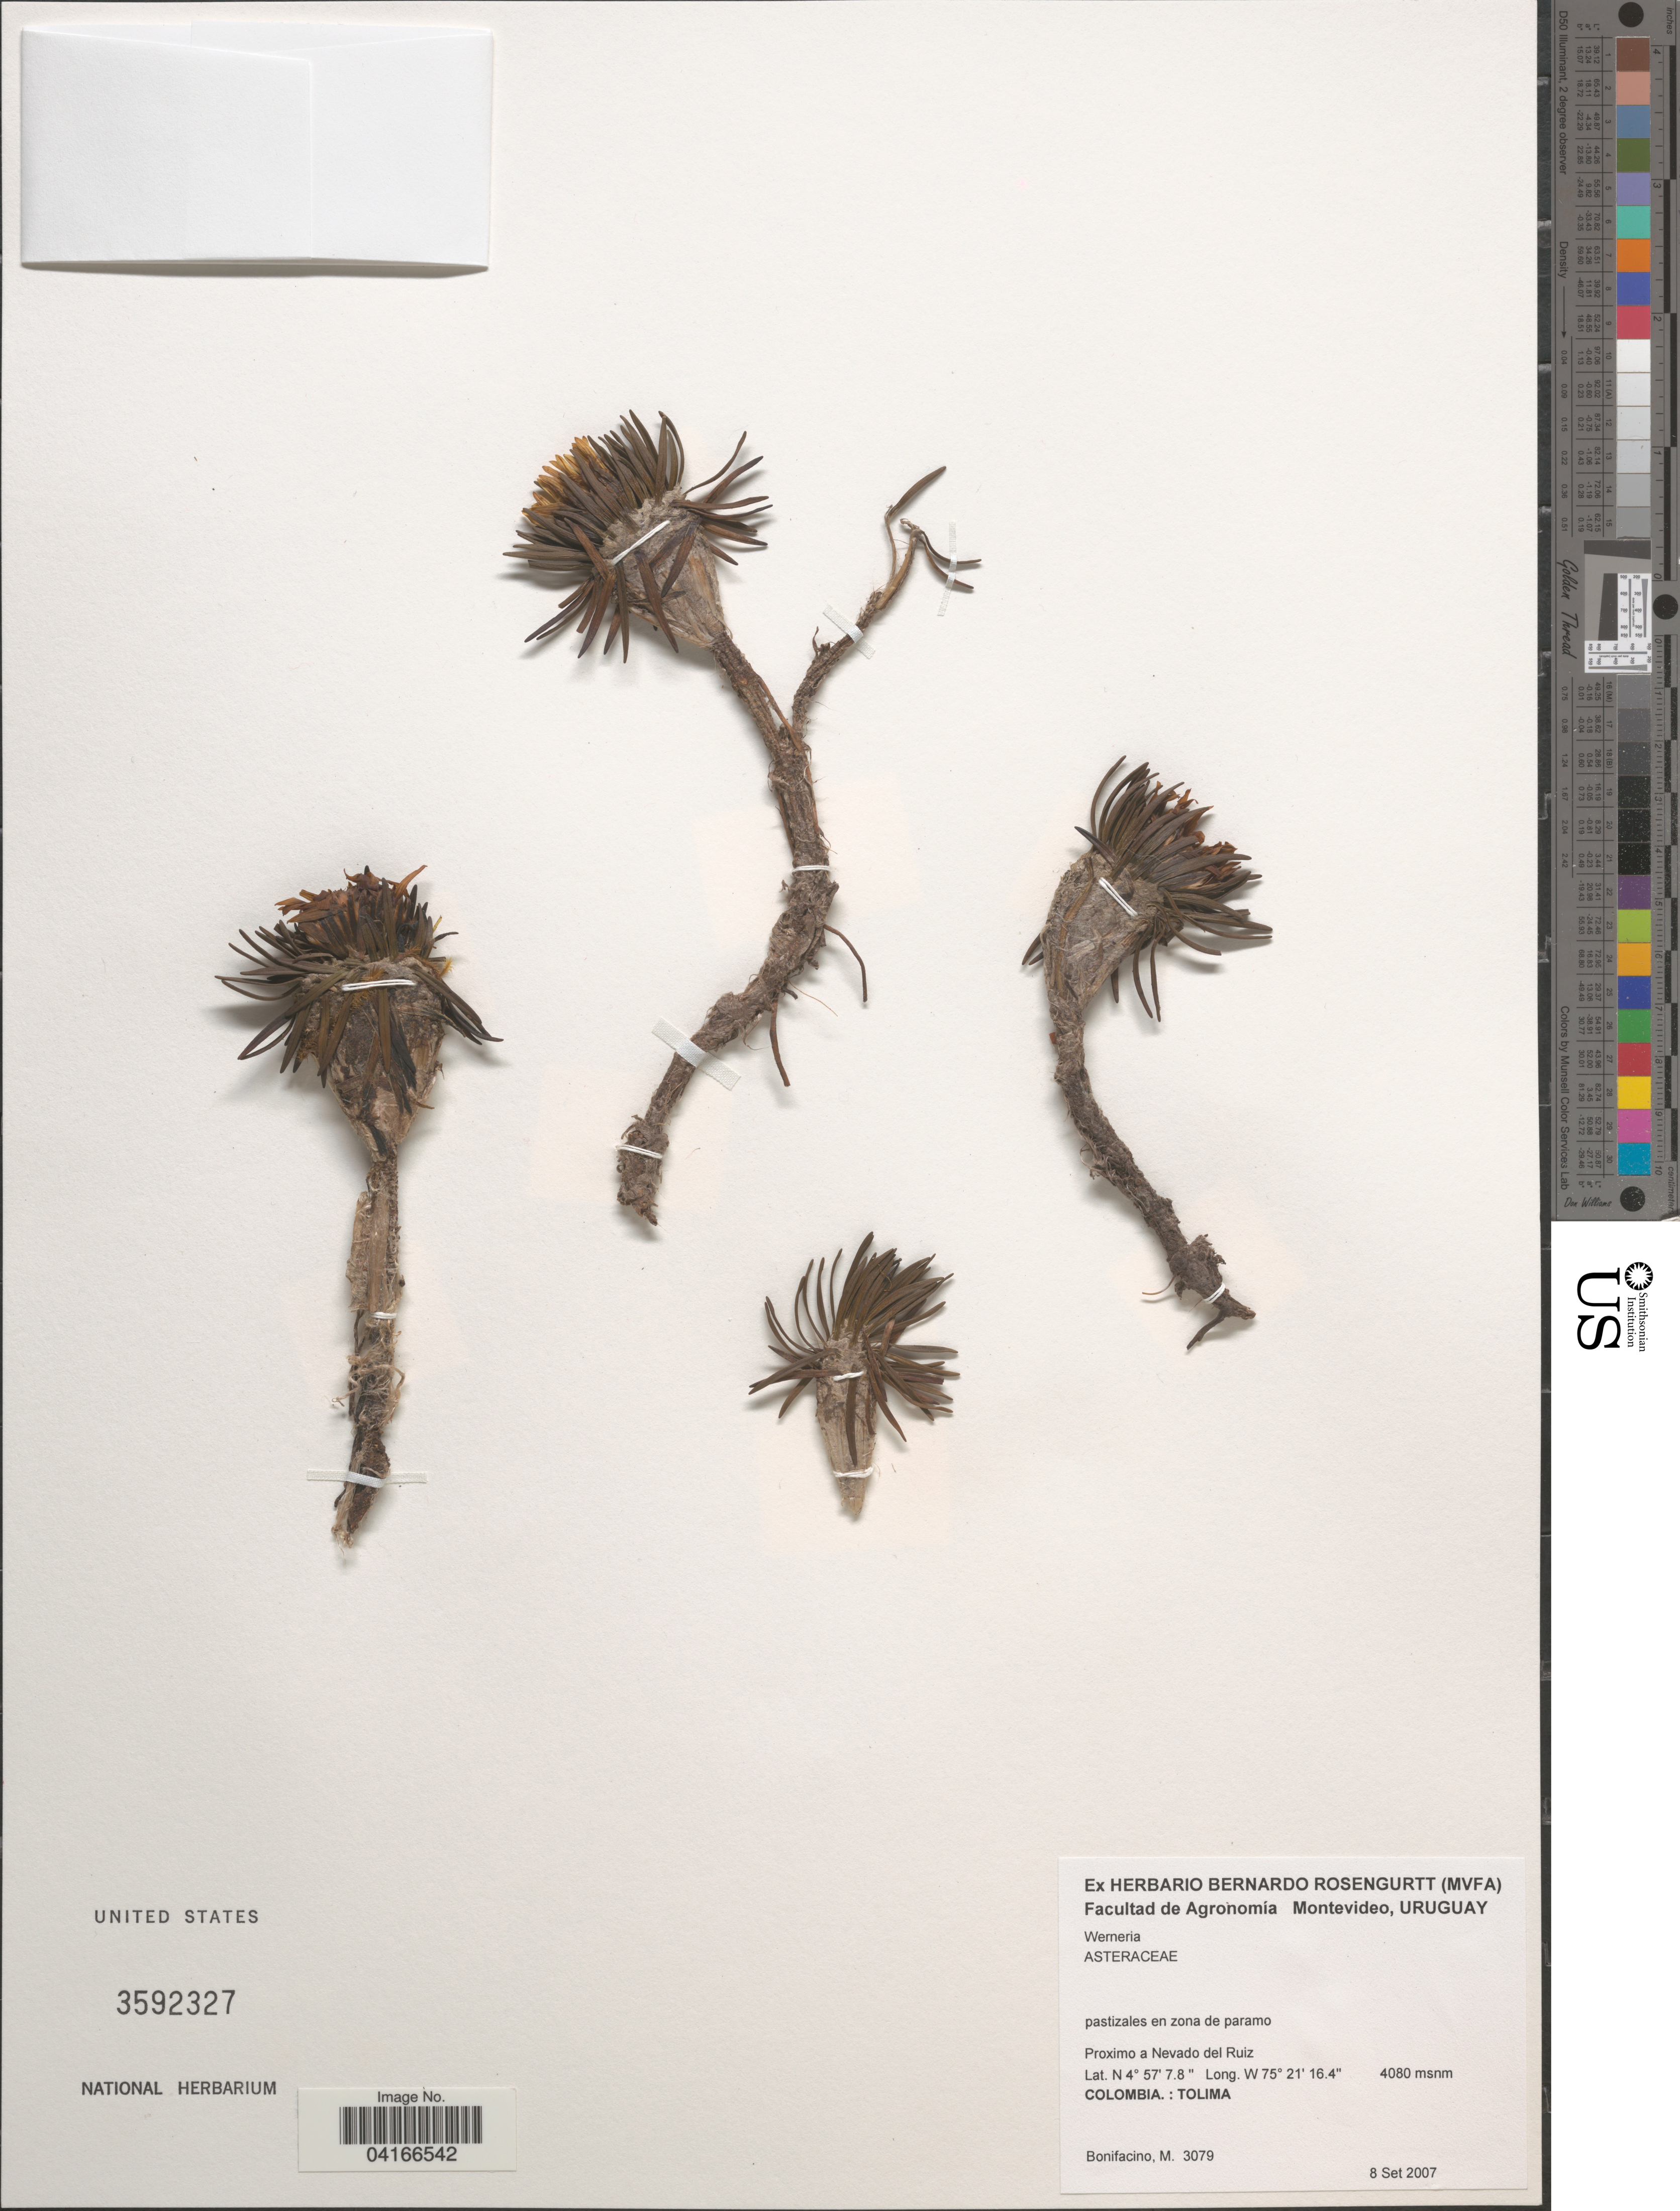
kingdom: Plantae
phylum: Tracheophyta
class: Magnoliopsida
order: Asterales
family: Asteraceae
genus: Werneria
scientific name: Werneria sp.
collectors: M. Bonifacino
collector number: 3079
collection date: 2007-09-08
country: Colombia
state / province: Tolima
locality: Proximo a Nevado del Ruiz.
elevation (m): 4080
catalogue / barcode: US 3592327